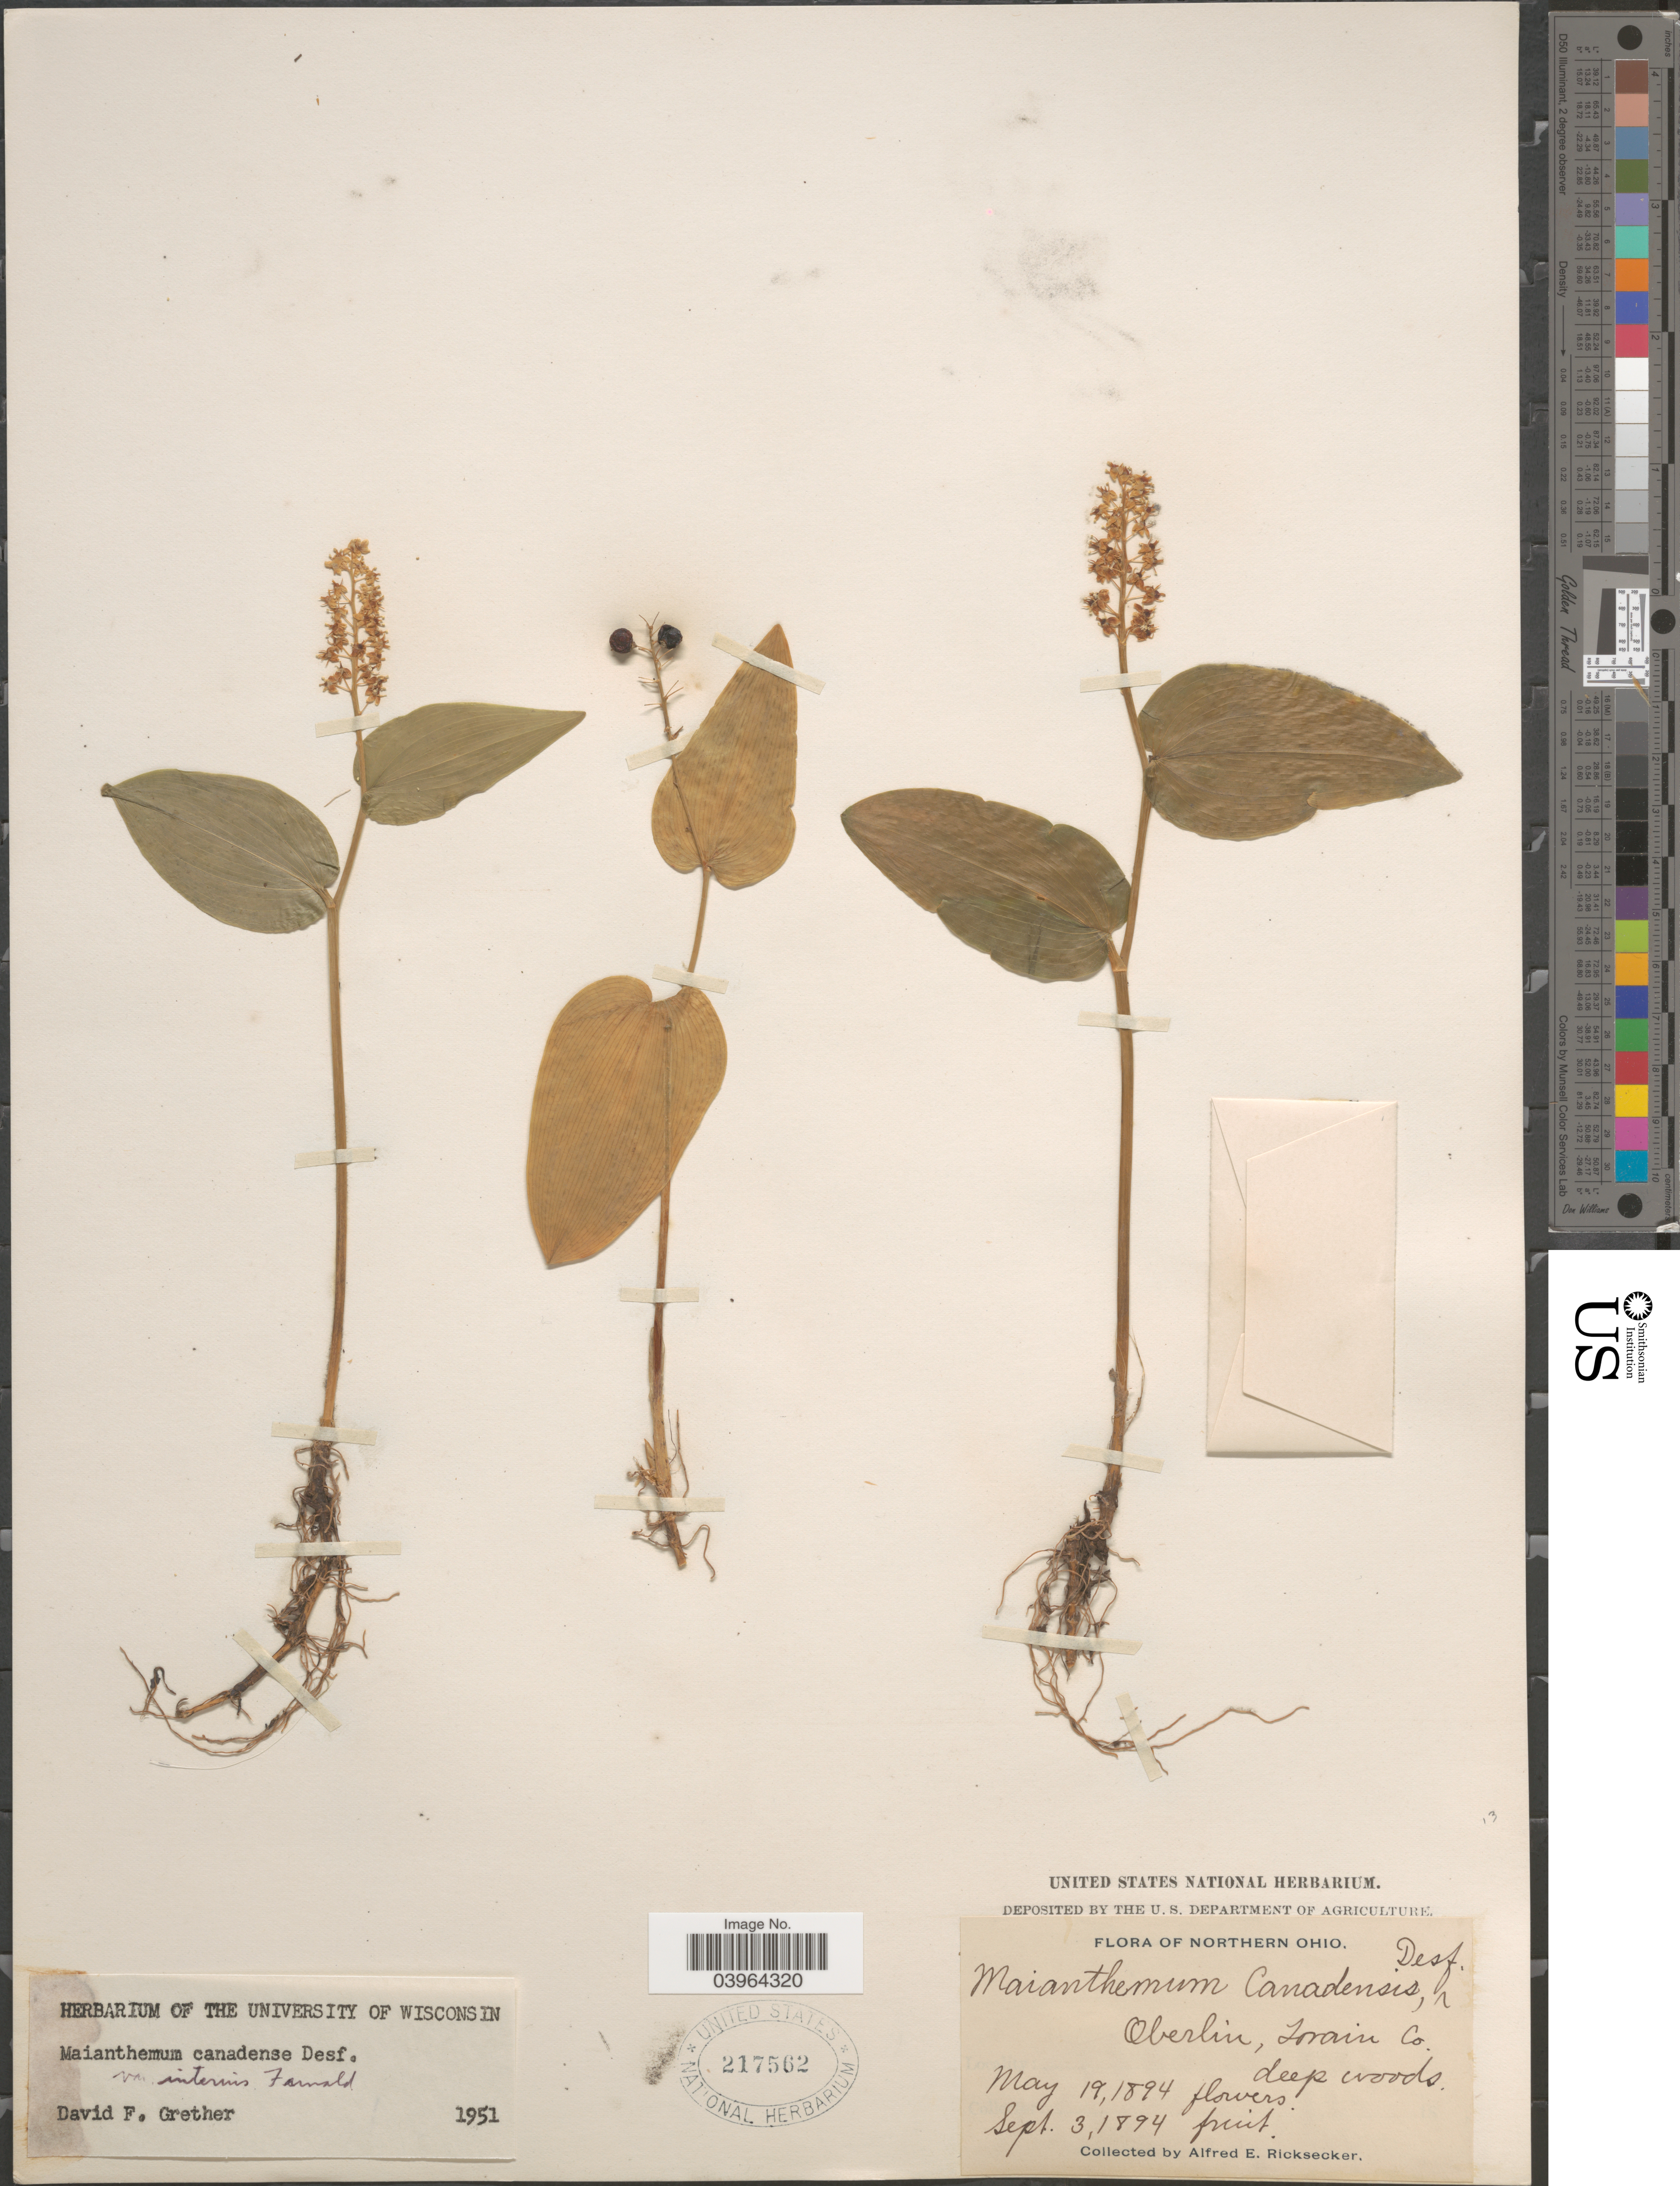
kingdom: Plantae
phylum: Tracheophyta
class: Liliopsida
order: Asparagales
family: Asparagaceae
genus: Maianthemum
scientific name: Maianthemum canadense var. interius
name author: Fernald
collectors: A. E. Ricksecker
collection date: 1894-05-19/1894-09-03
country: United States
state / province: Ohio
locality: Northern Ohio. Oberlin, Lorain Co.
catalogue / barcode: US 217562